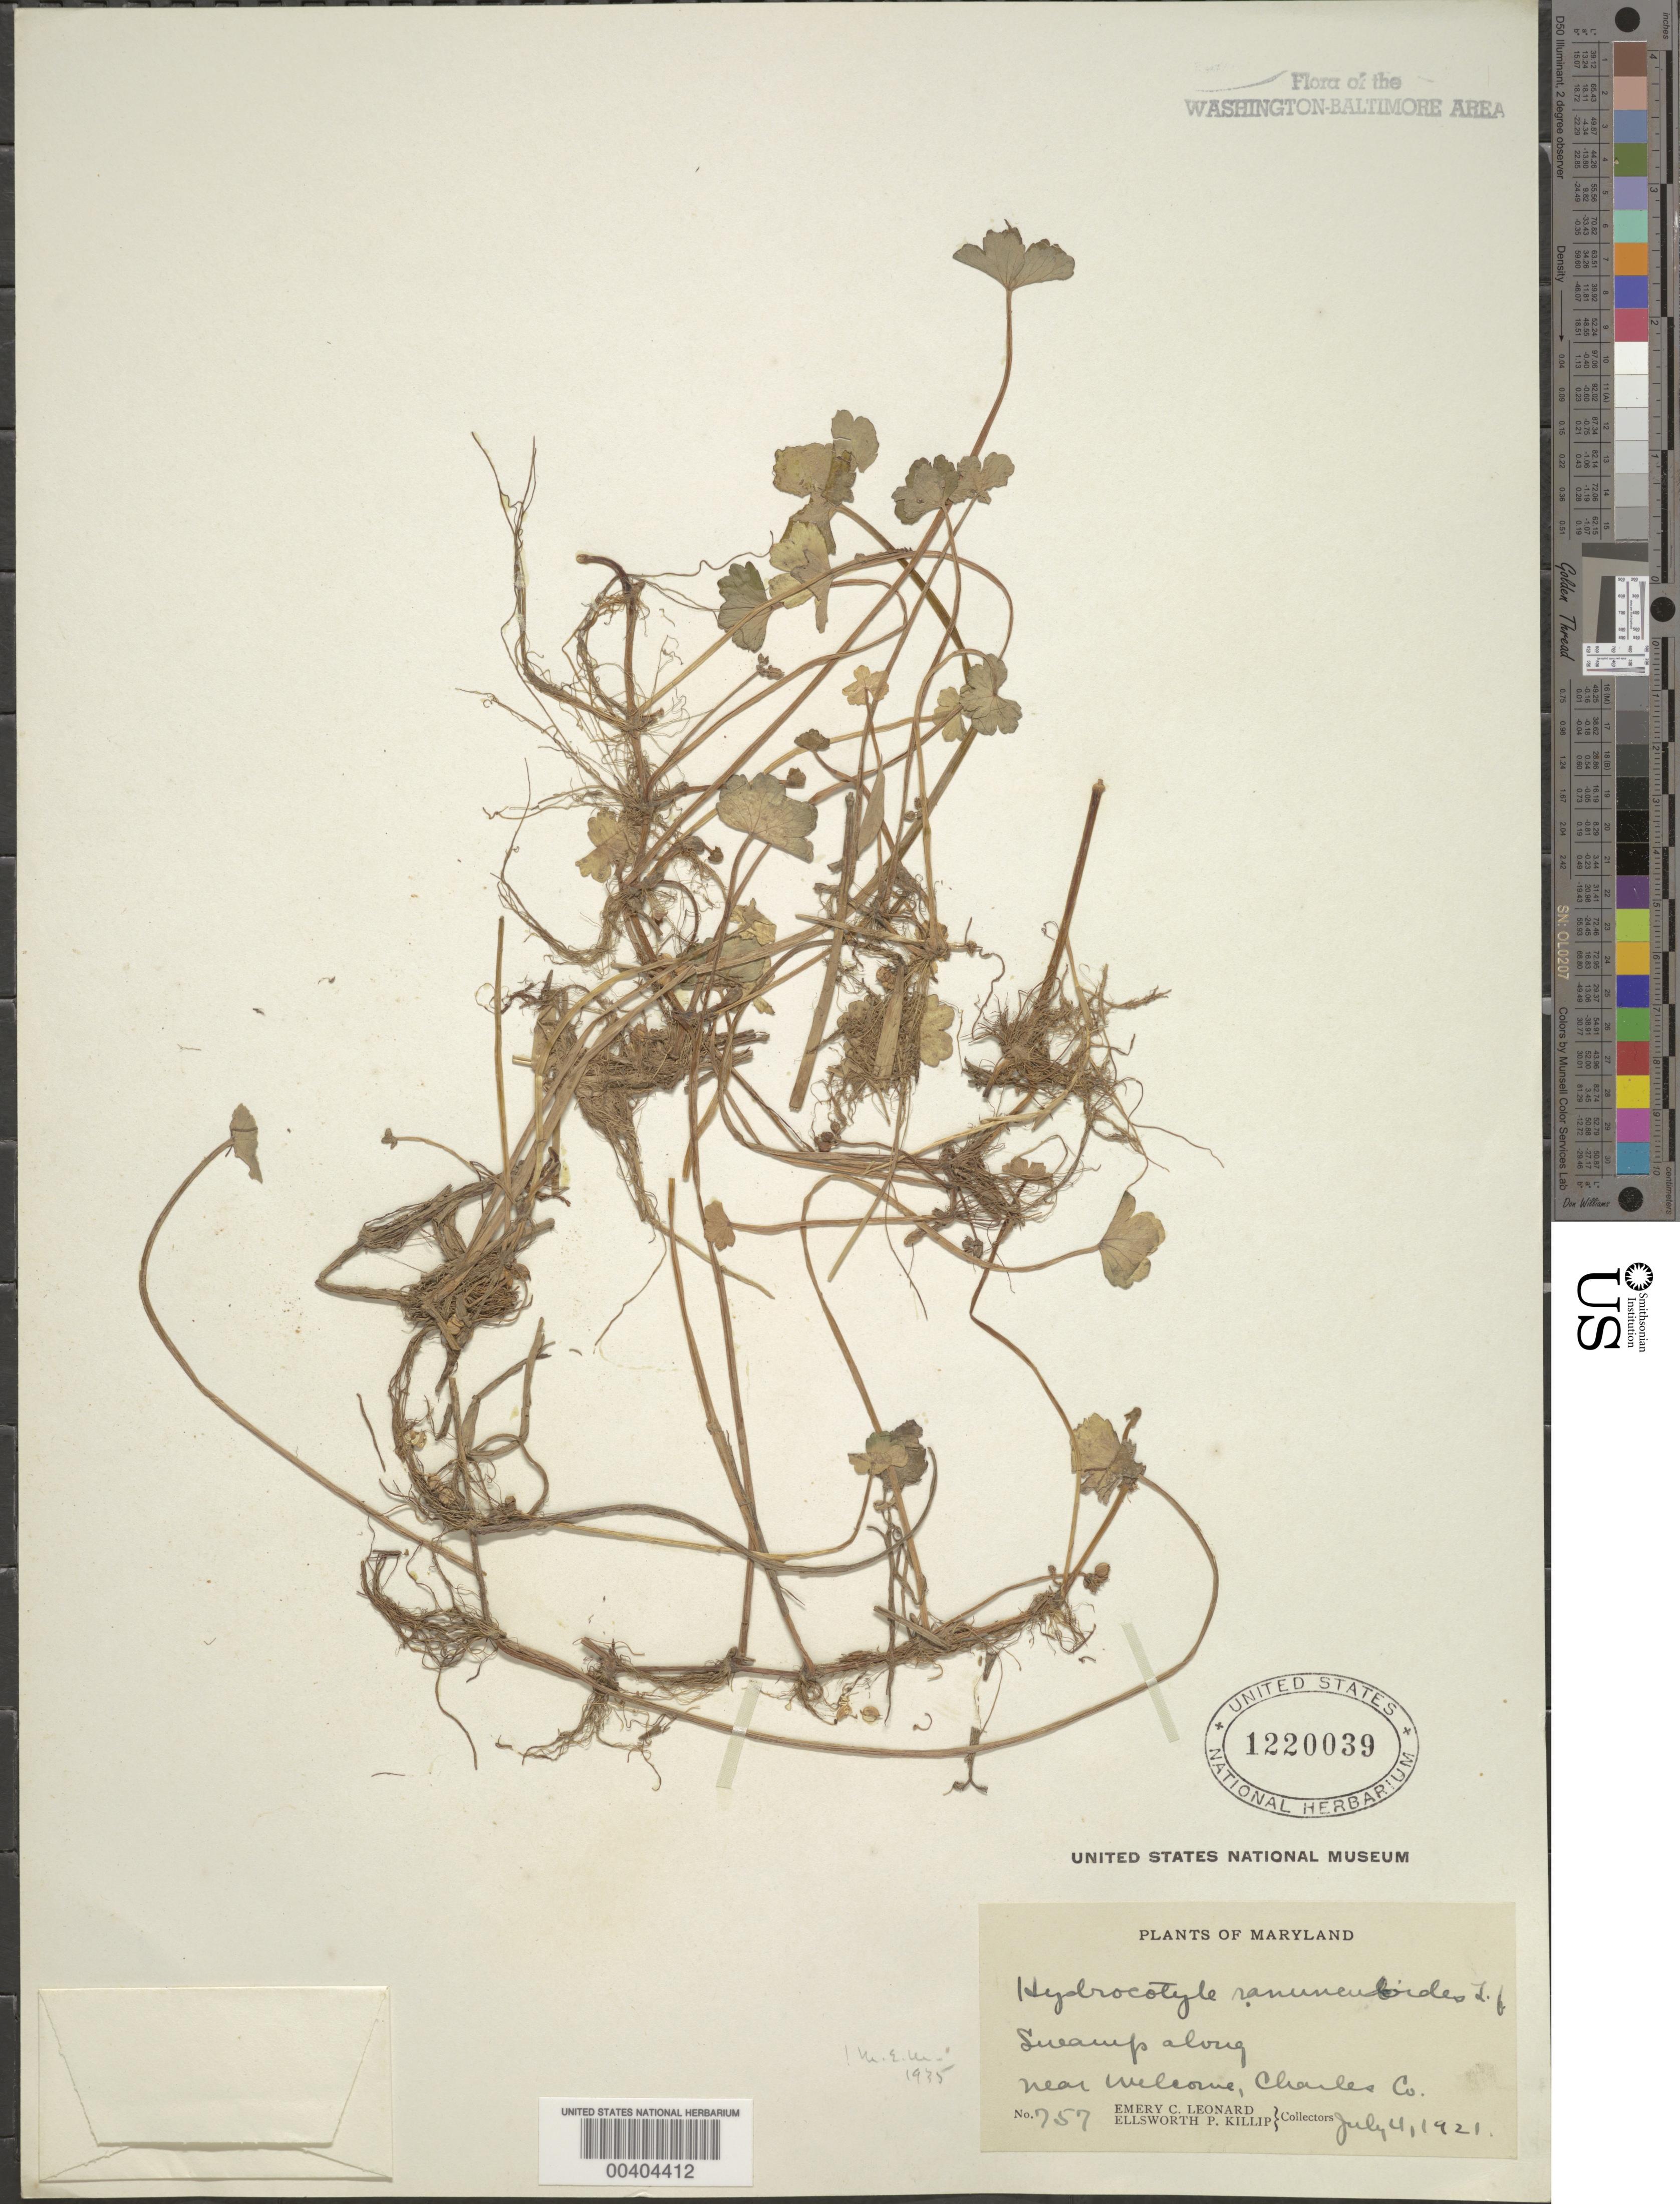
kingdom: Plantae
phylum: Tracheophyta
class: Magnoliopsida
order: Apiales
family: Araliaceae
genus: Hydrocotyle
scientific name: Hydrocotyle ranunculoides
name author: L. f.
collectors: E. C. Leonard & E. P. Killip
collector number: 757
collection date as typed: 04 Jul 1921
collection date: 1921-07-04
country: United States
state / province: Maryland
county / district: Charles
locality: Near Welcome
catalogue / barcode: US 1220039